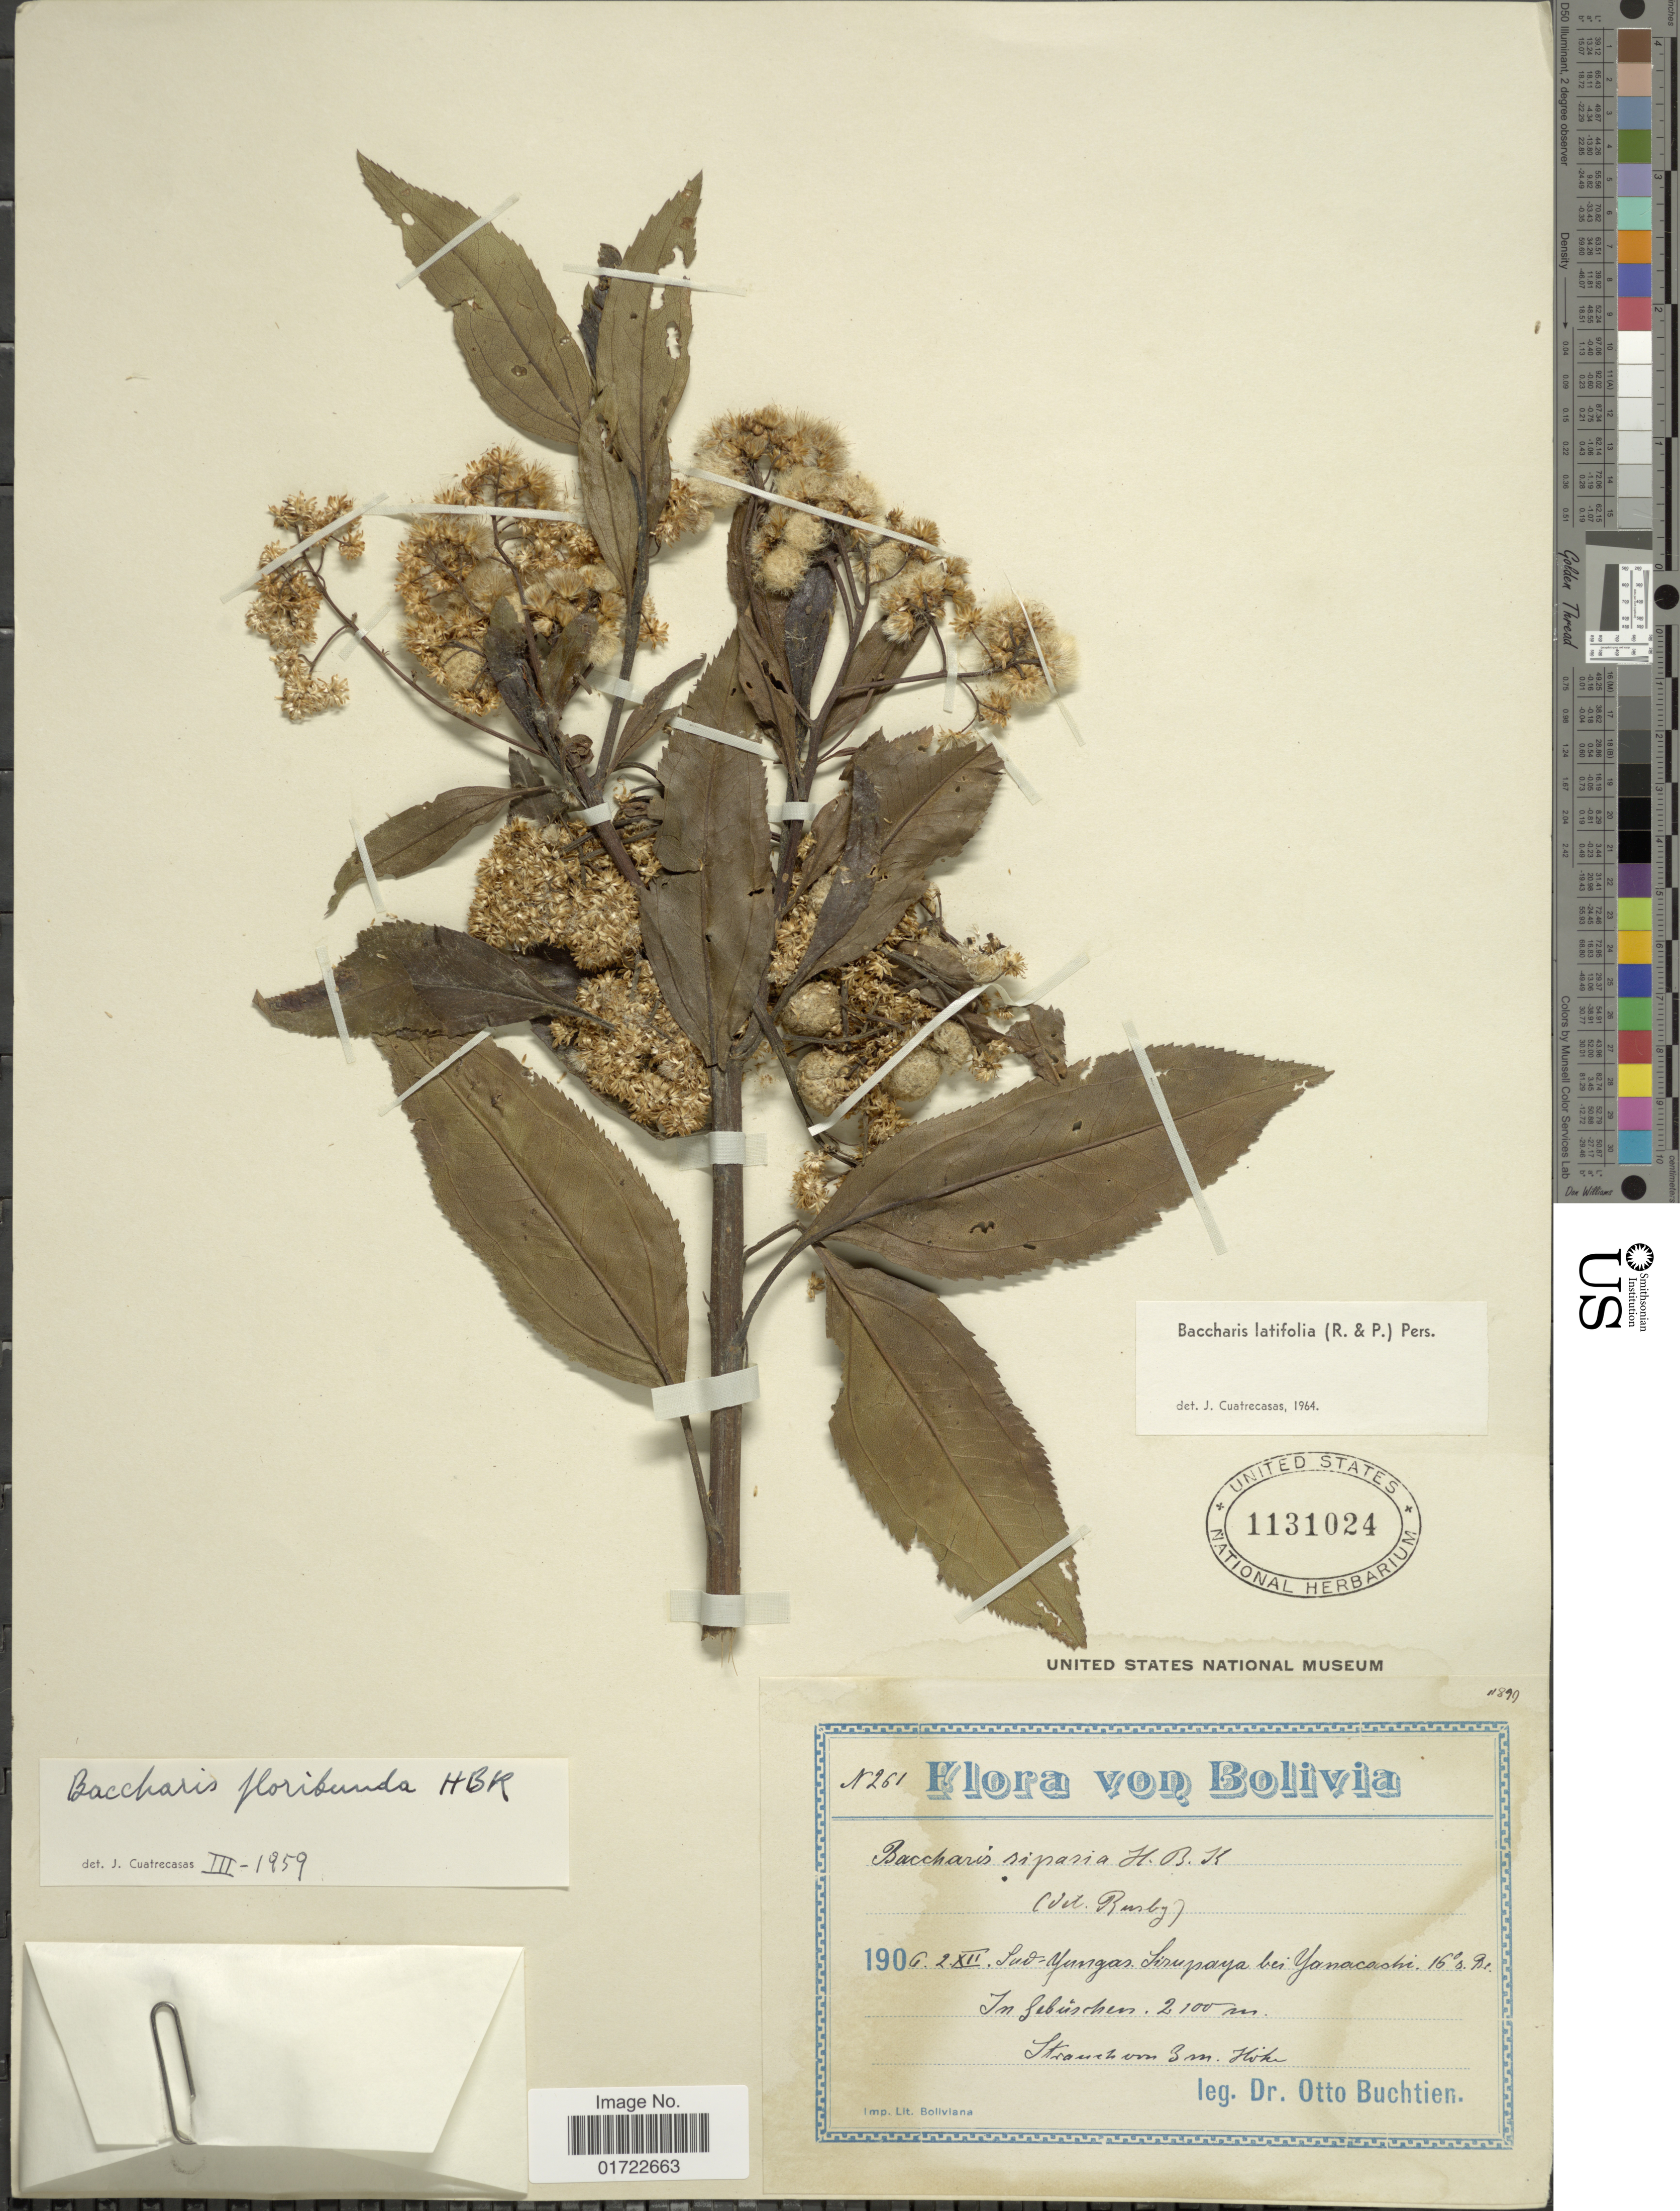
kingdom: Plantae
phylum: Tracheophyta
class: Magnoliopsida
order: Asterales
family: Asteraceae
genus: Baccharis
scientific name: Baccharis latifolia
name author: (Ruiz & Pav.) Pers.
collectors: O. Buchtien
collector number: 261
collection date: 1906-12-02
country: Bolivia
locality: Sud-Yungas, Sirupaya bei Yanacasbi; 16°n Br.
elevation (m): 2100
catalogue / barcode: US 1131024